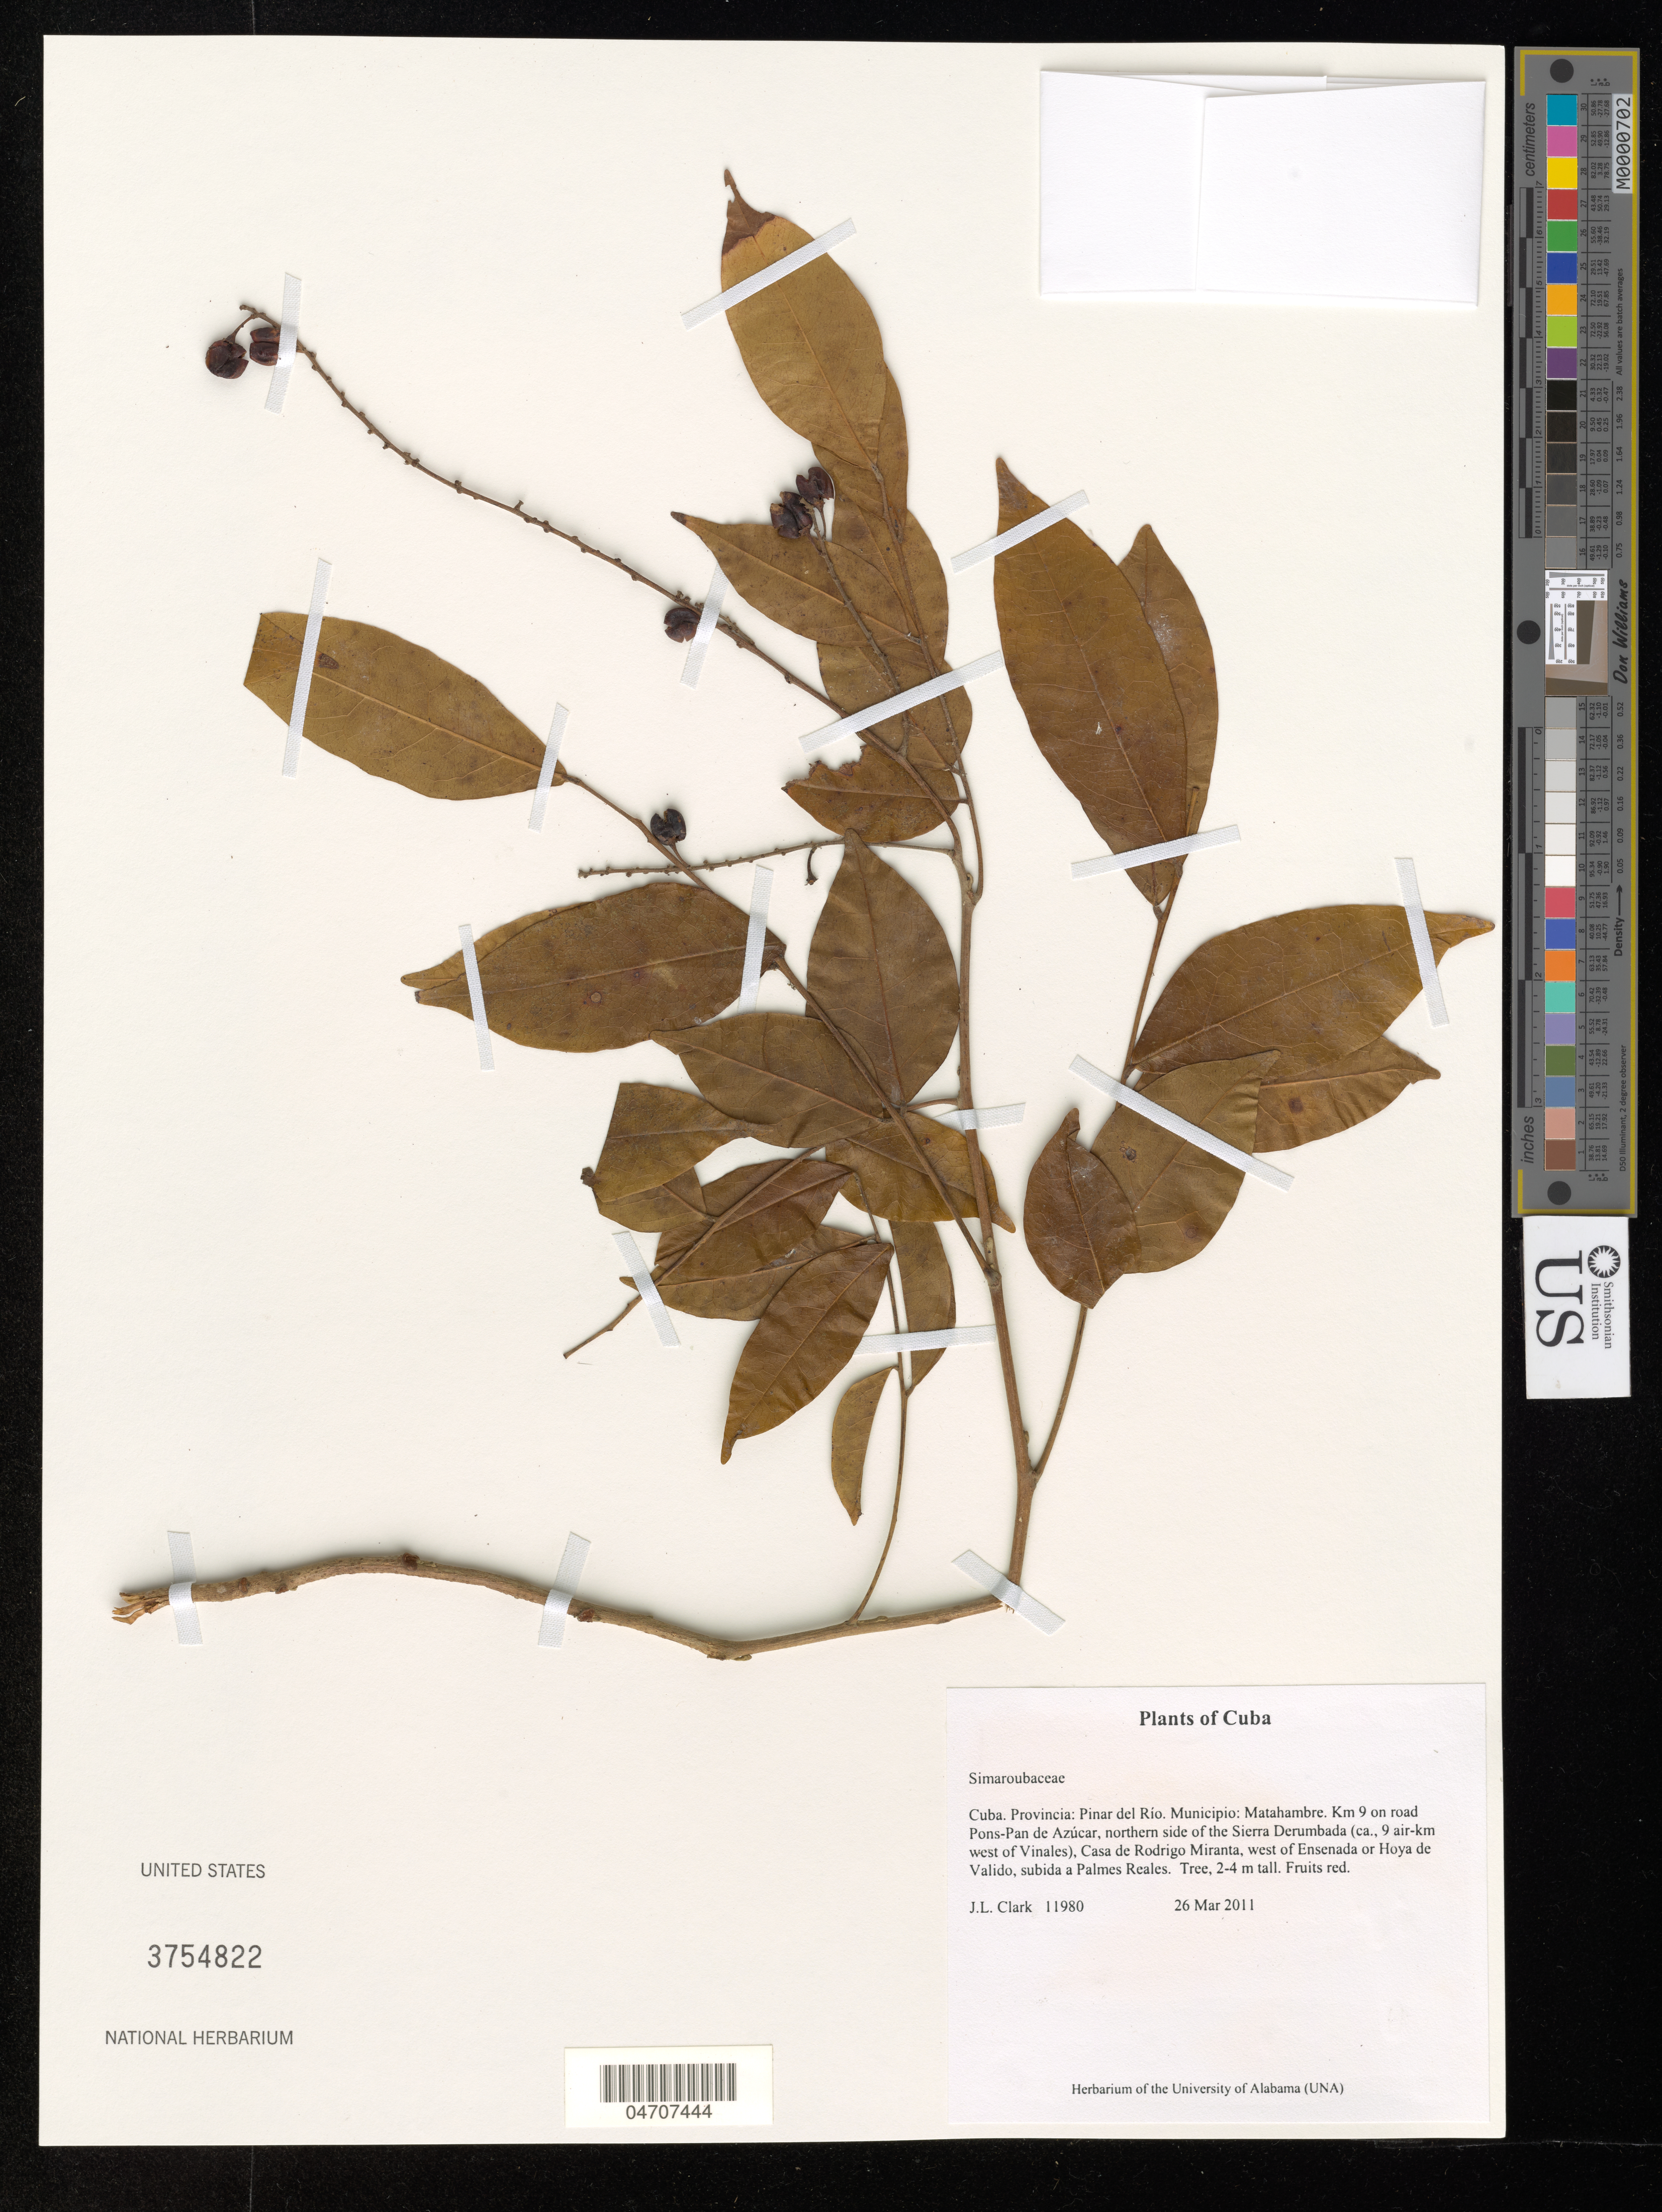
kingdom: Plantae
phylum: Tracheophyta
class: Magnoliopsida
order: Sapindales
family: Simaroubaceae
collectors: J. L. Clark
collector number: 11980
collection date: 2011-03-26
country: Cuba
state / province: Pinar del Río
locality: Municipio: Matahambre. Km 9 on road Pons-Pan de Azúcar, northern side of the Sierra Derumbada (ca., 9 air-km west of Vinales), Casa de Rodrigo Miranta, west of Ensenada or Hoya de Valido, subida a Palmes Reales.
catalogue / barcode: US 3754822